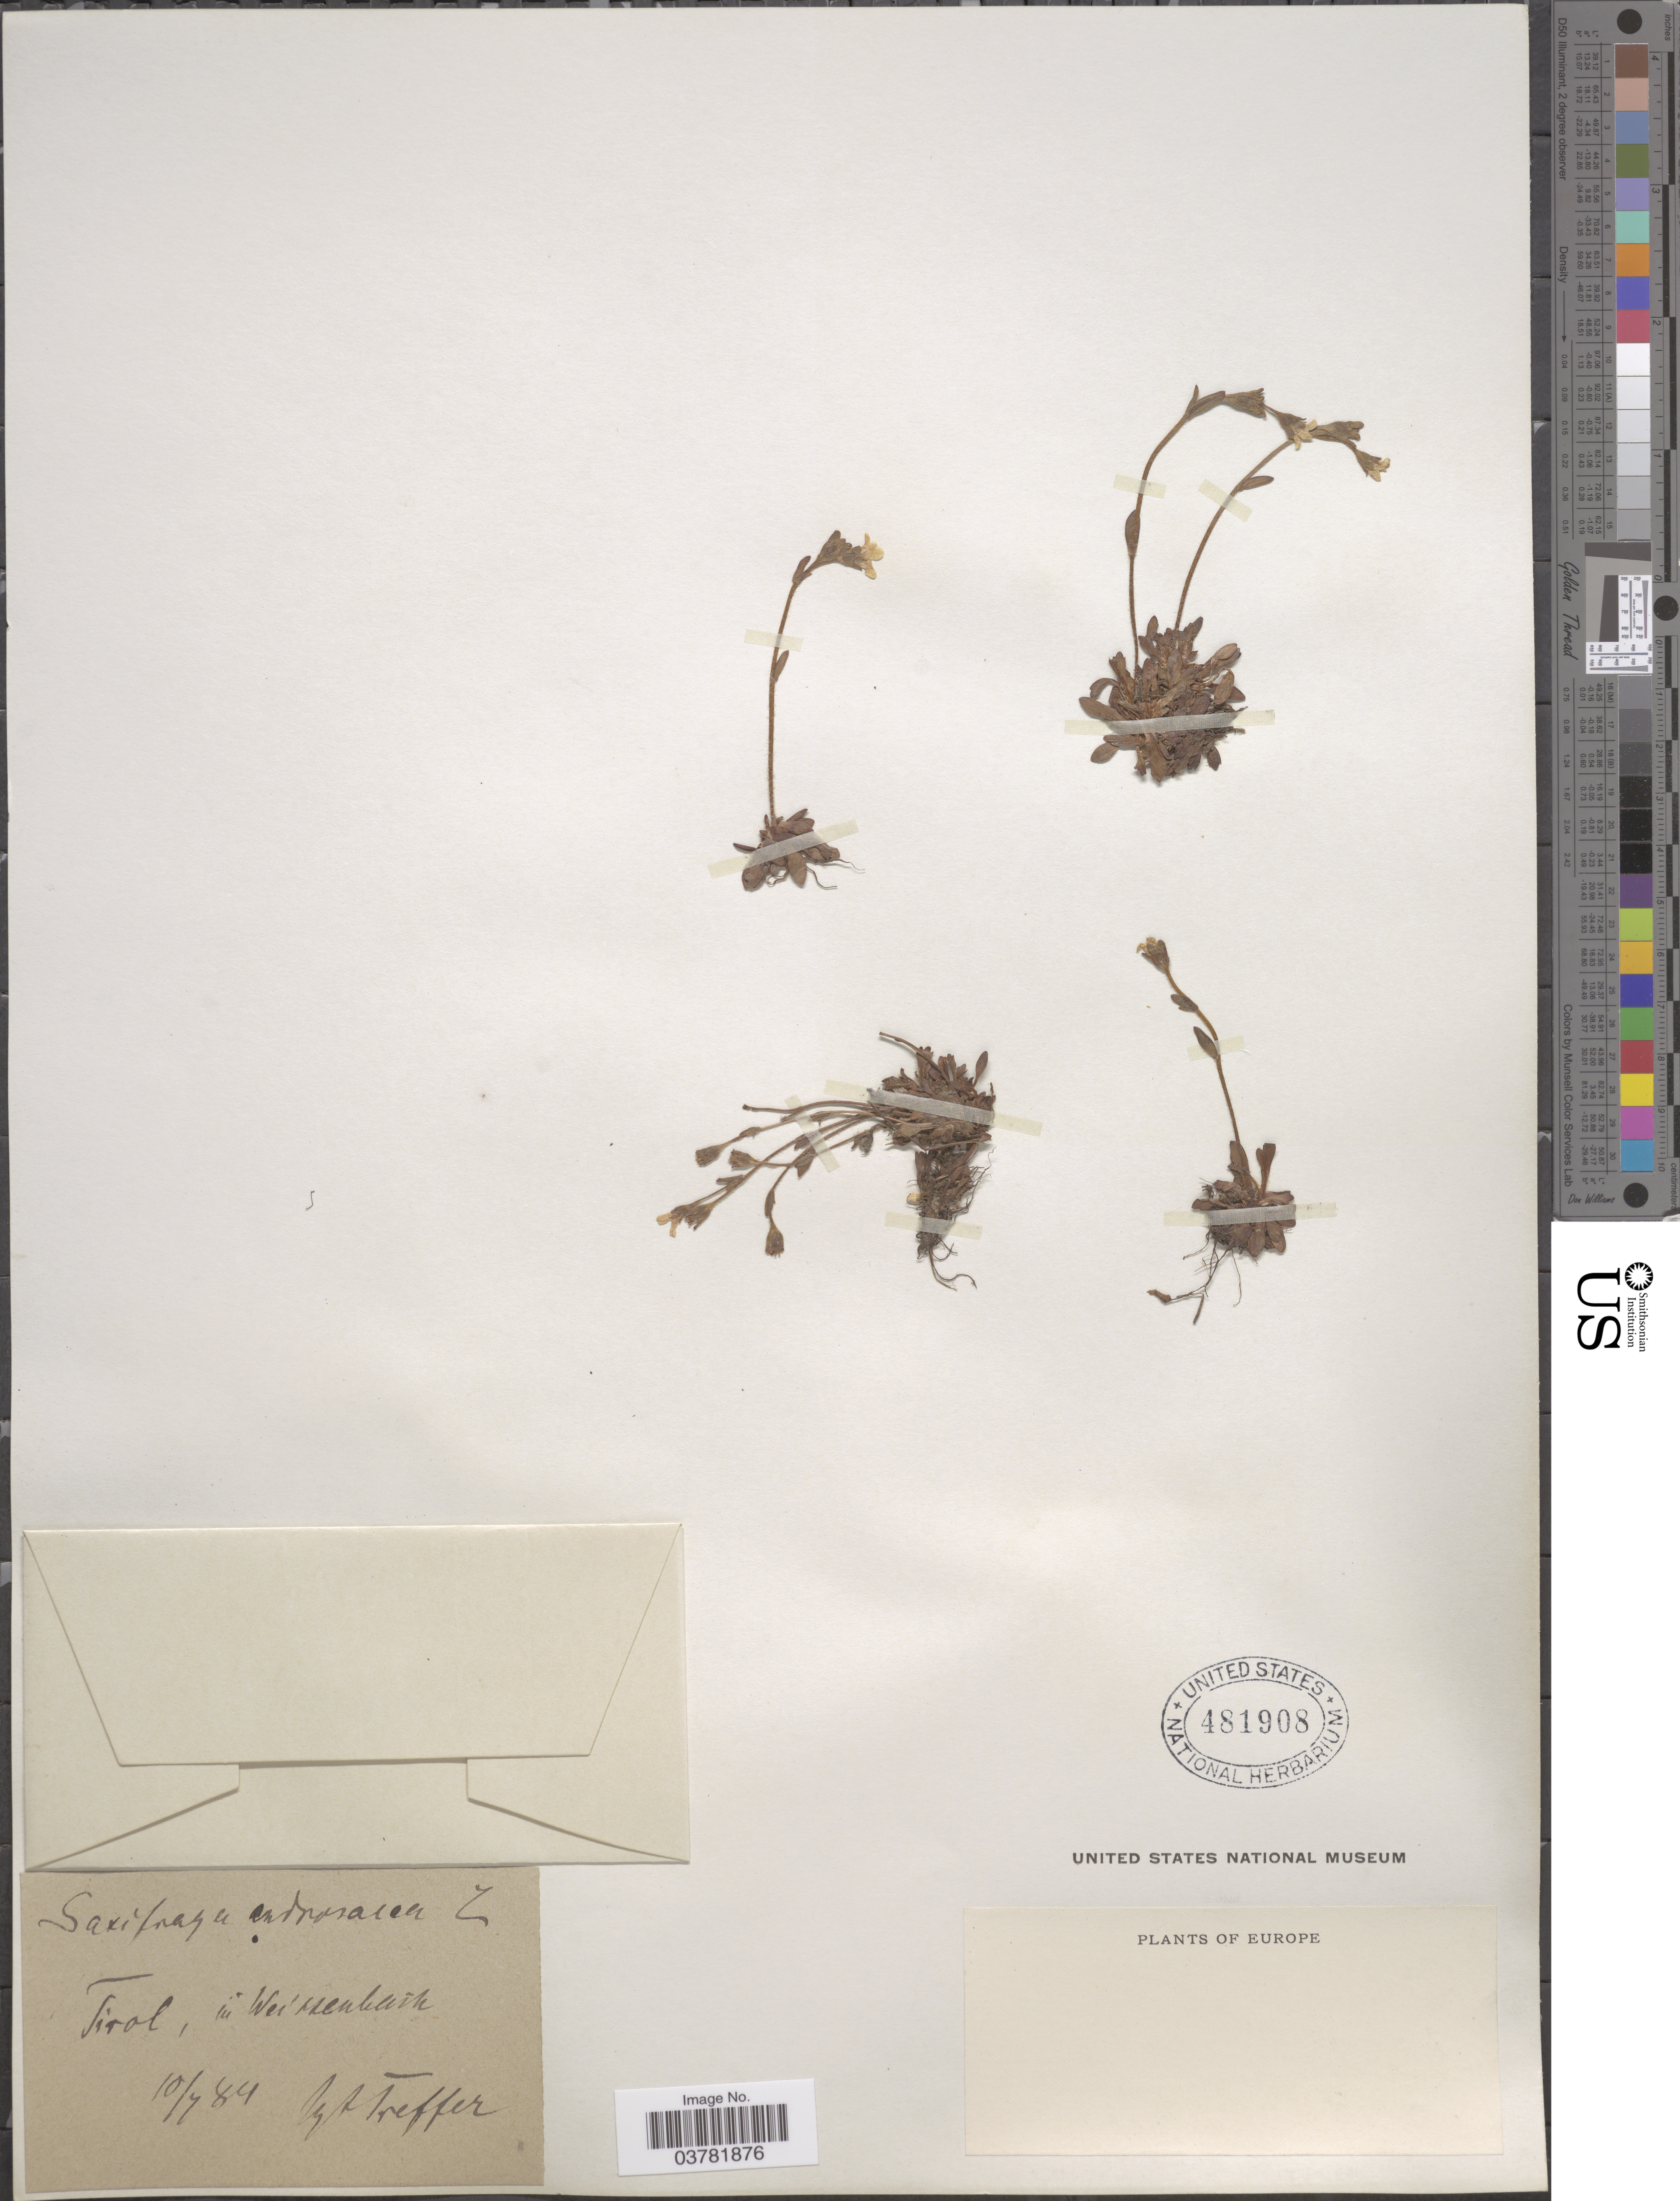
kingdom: Plantae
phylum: Tracheophyta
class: Magnoliopsida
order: Saxifragales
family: Saxifragaceae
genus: Saxifraga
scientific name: Saxifraga androsacea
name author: L.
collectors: G. Treffer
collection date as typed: Transcribed d/m/y: 10/7/84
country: Austria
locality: Tirol, in Weissenbach. Europe.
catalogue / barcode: US 481908